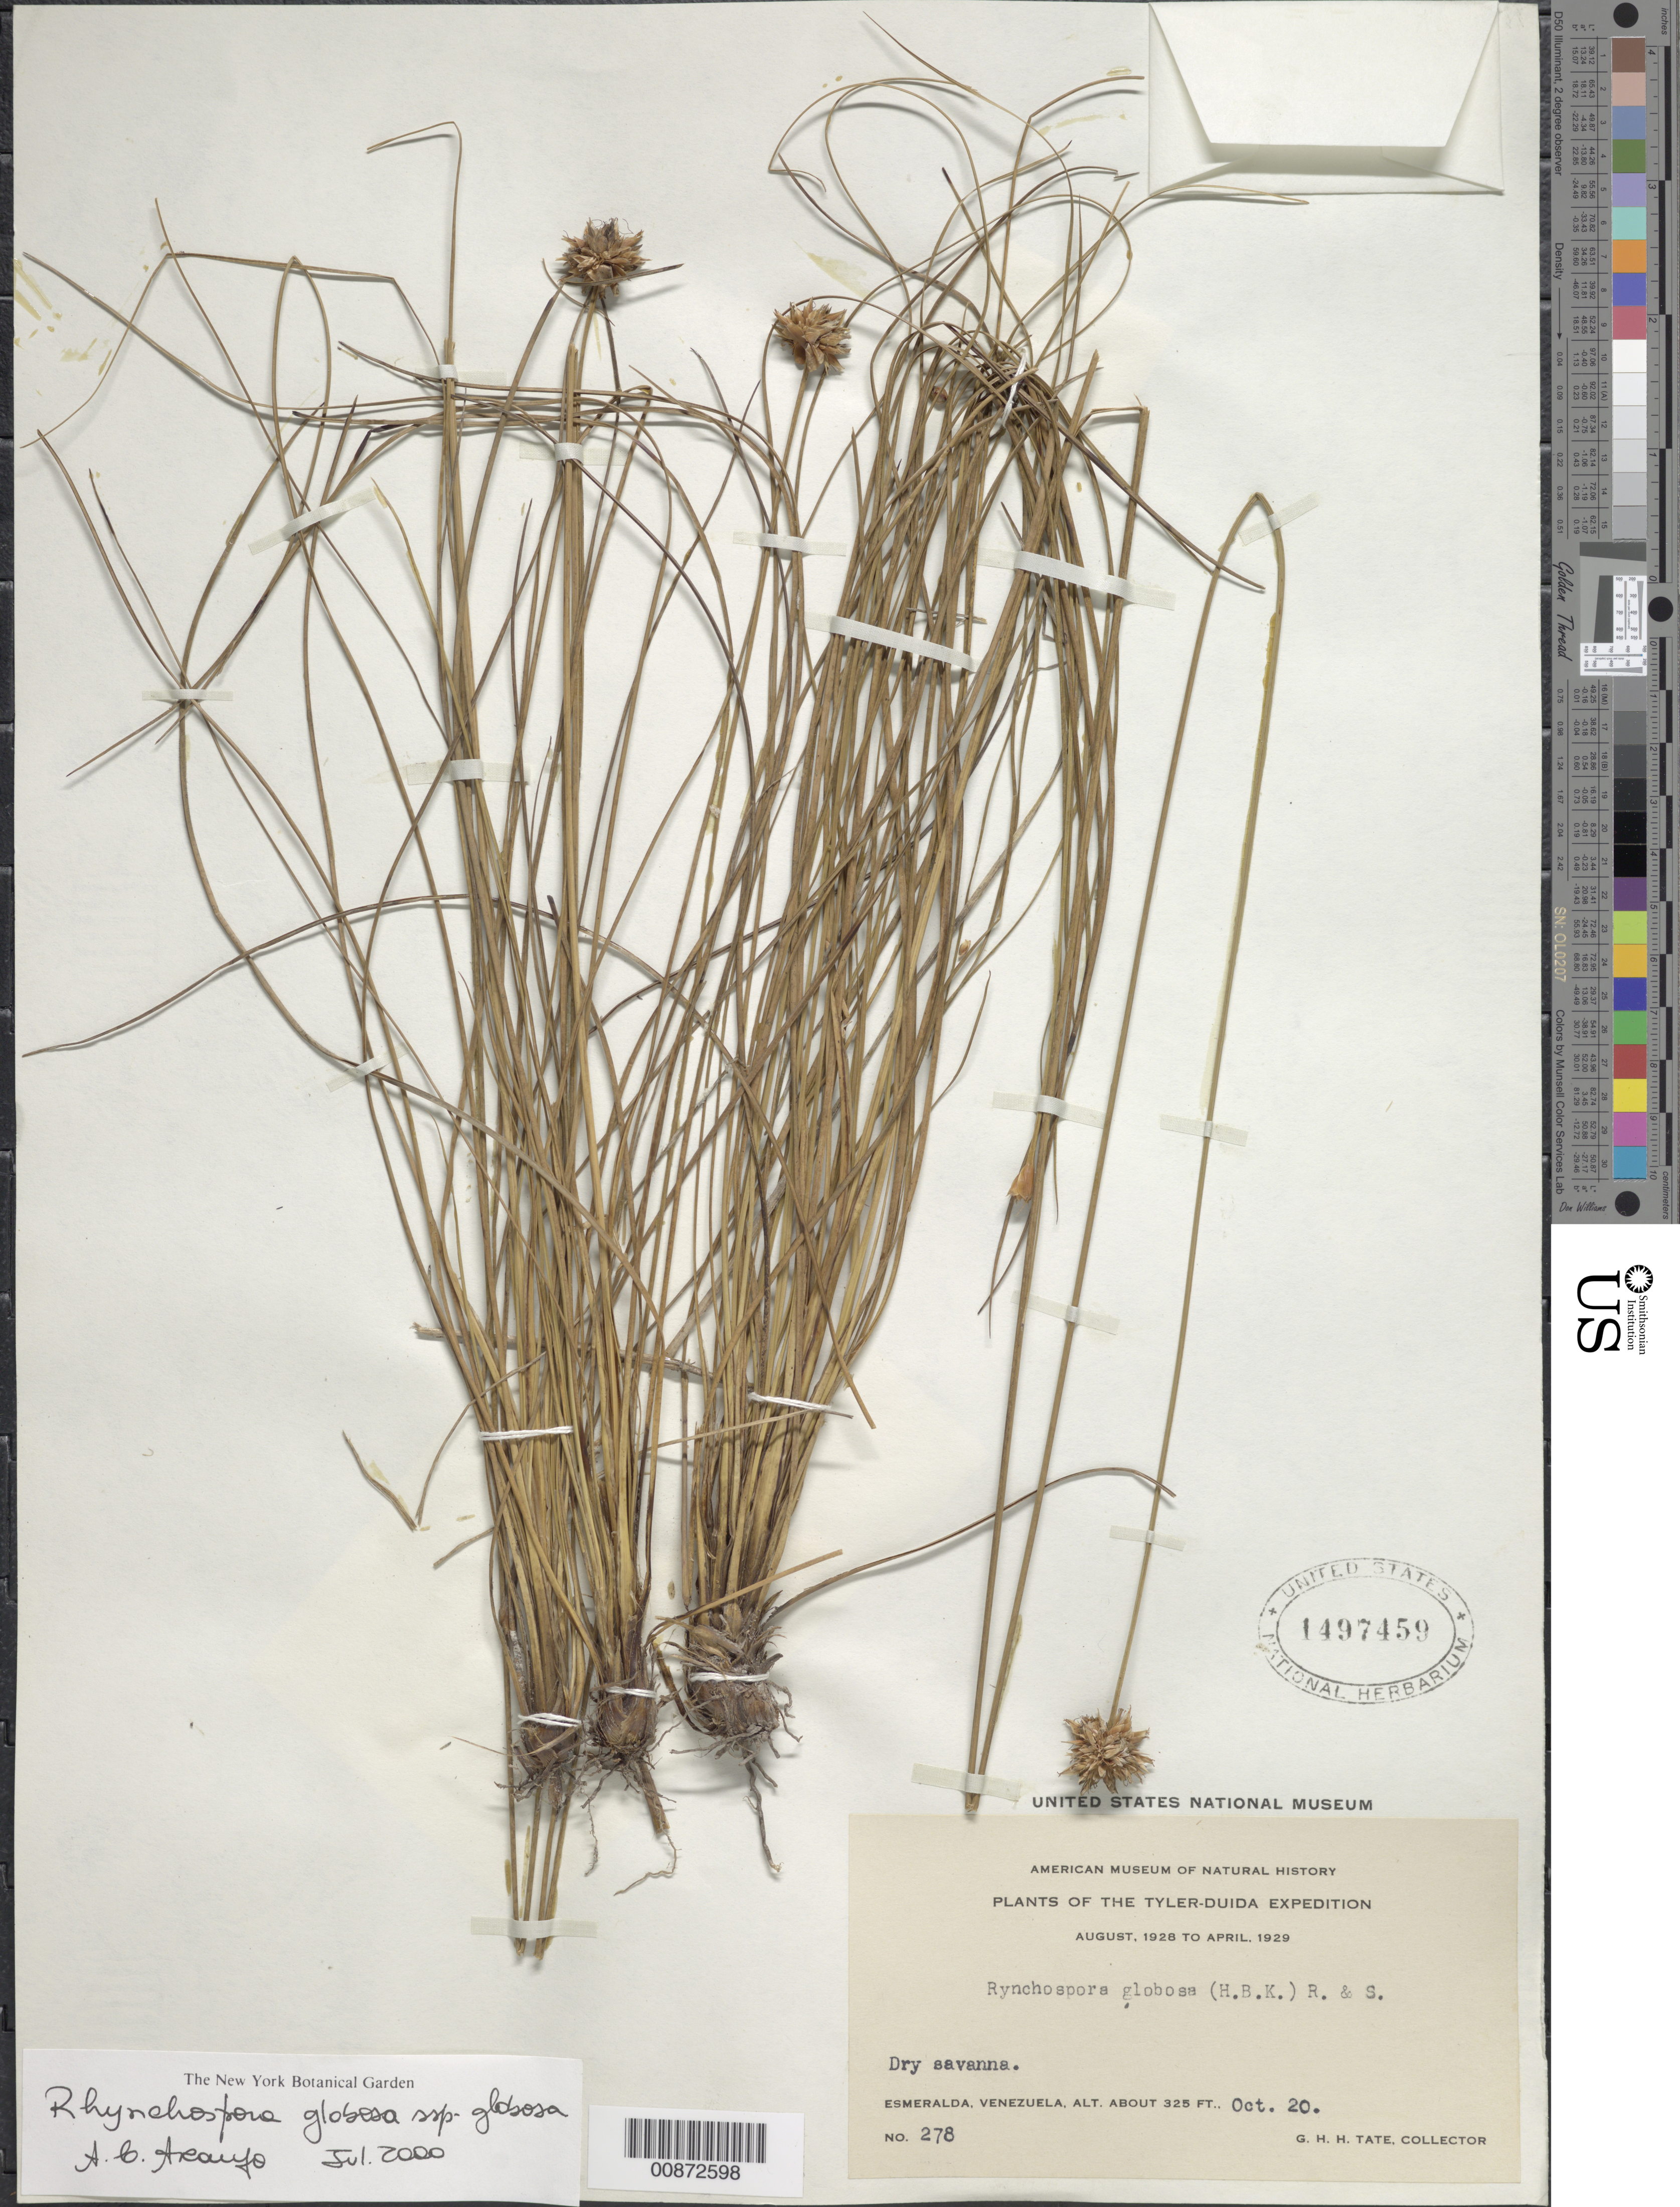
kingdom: Plantae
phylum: Tracheophyta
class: Liliopsida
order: Poales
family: Cyperaceae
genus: Rhynchospora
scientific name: Rhynchospora globosa subsp. globosa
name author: (Kunth) Roem. & Schult.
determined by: Araújo, A. C.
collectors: G. H. H.Tate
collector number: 278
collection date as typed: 20-Oct-28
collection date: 1928-10-20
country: Venezuela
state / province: Amazonas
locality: Esmeralda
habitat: Dry savanna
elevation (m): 99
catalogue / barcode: US 1497459